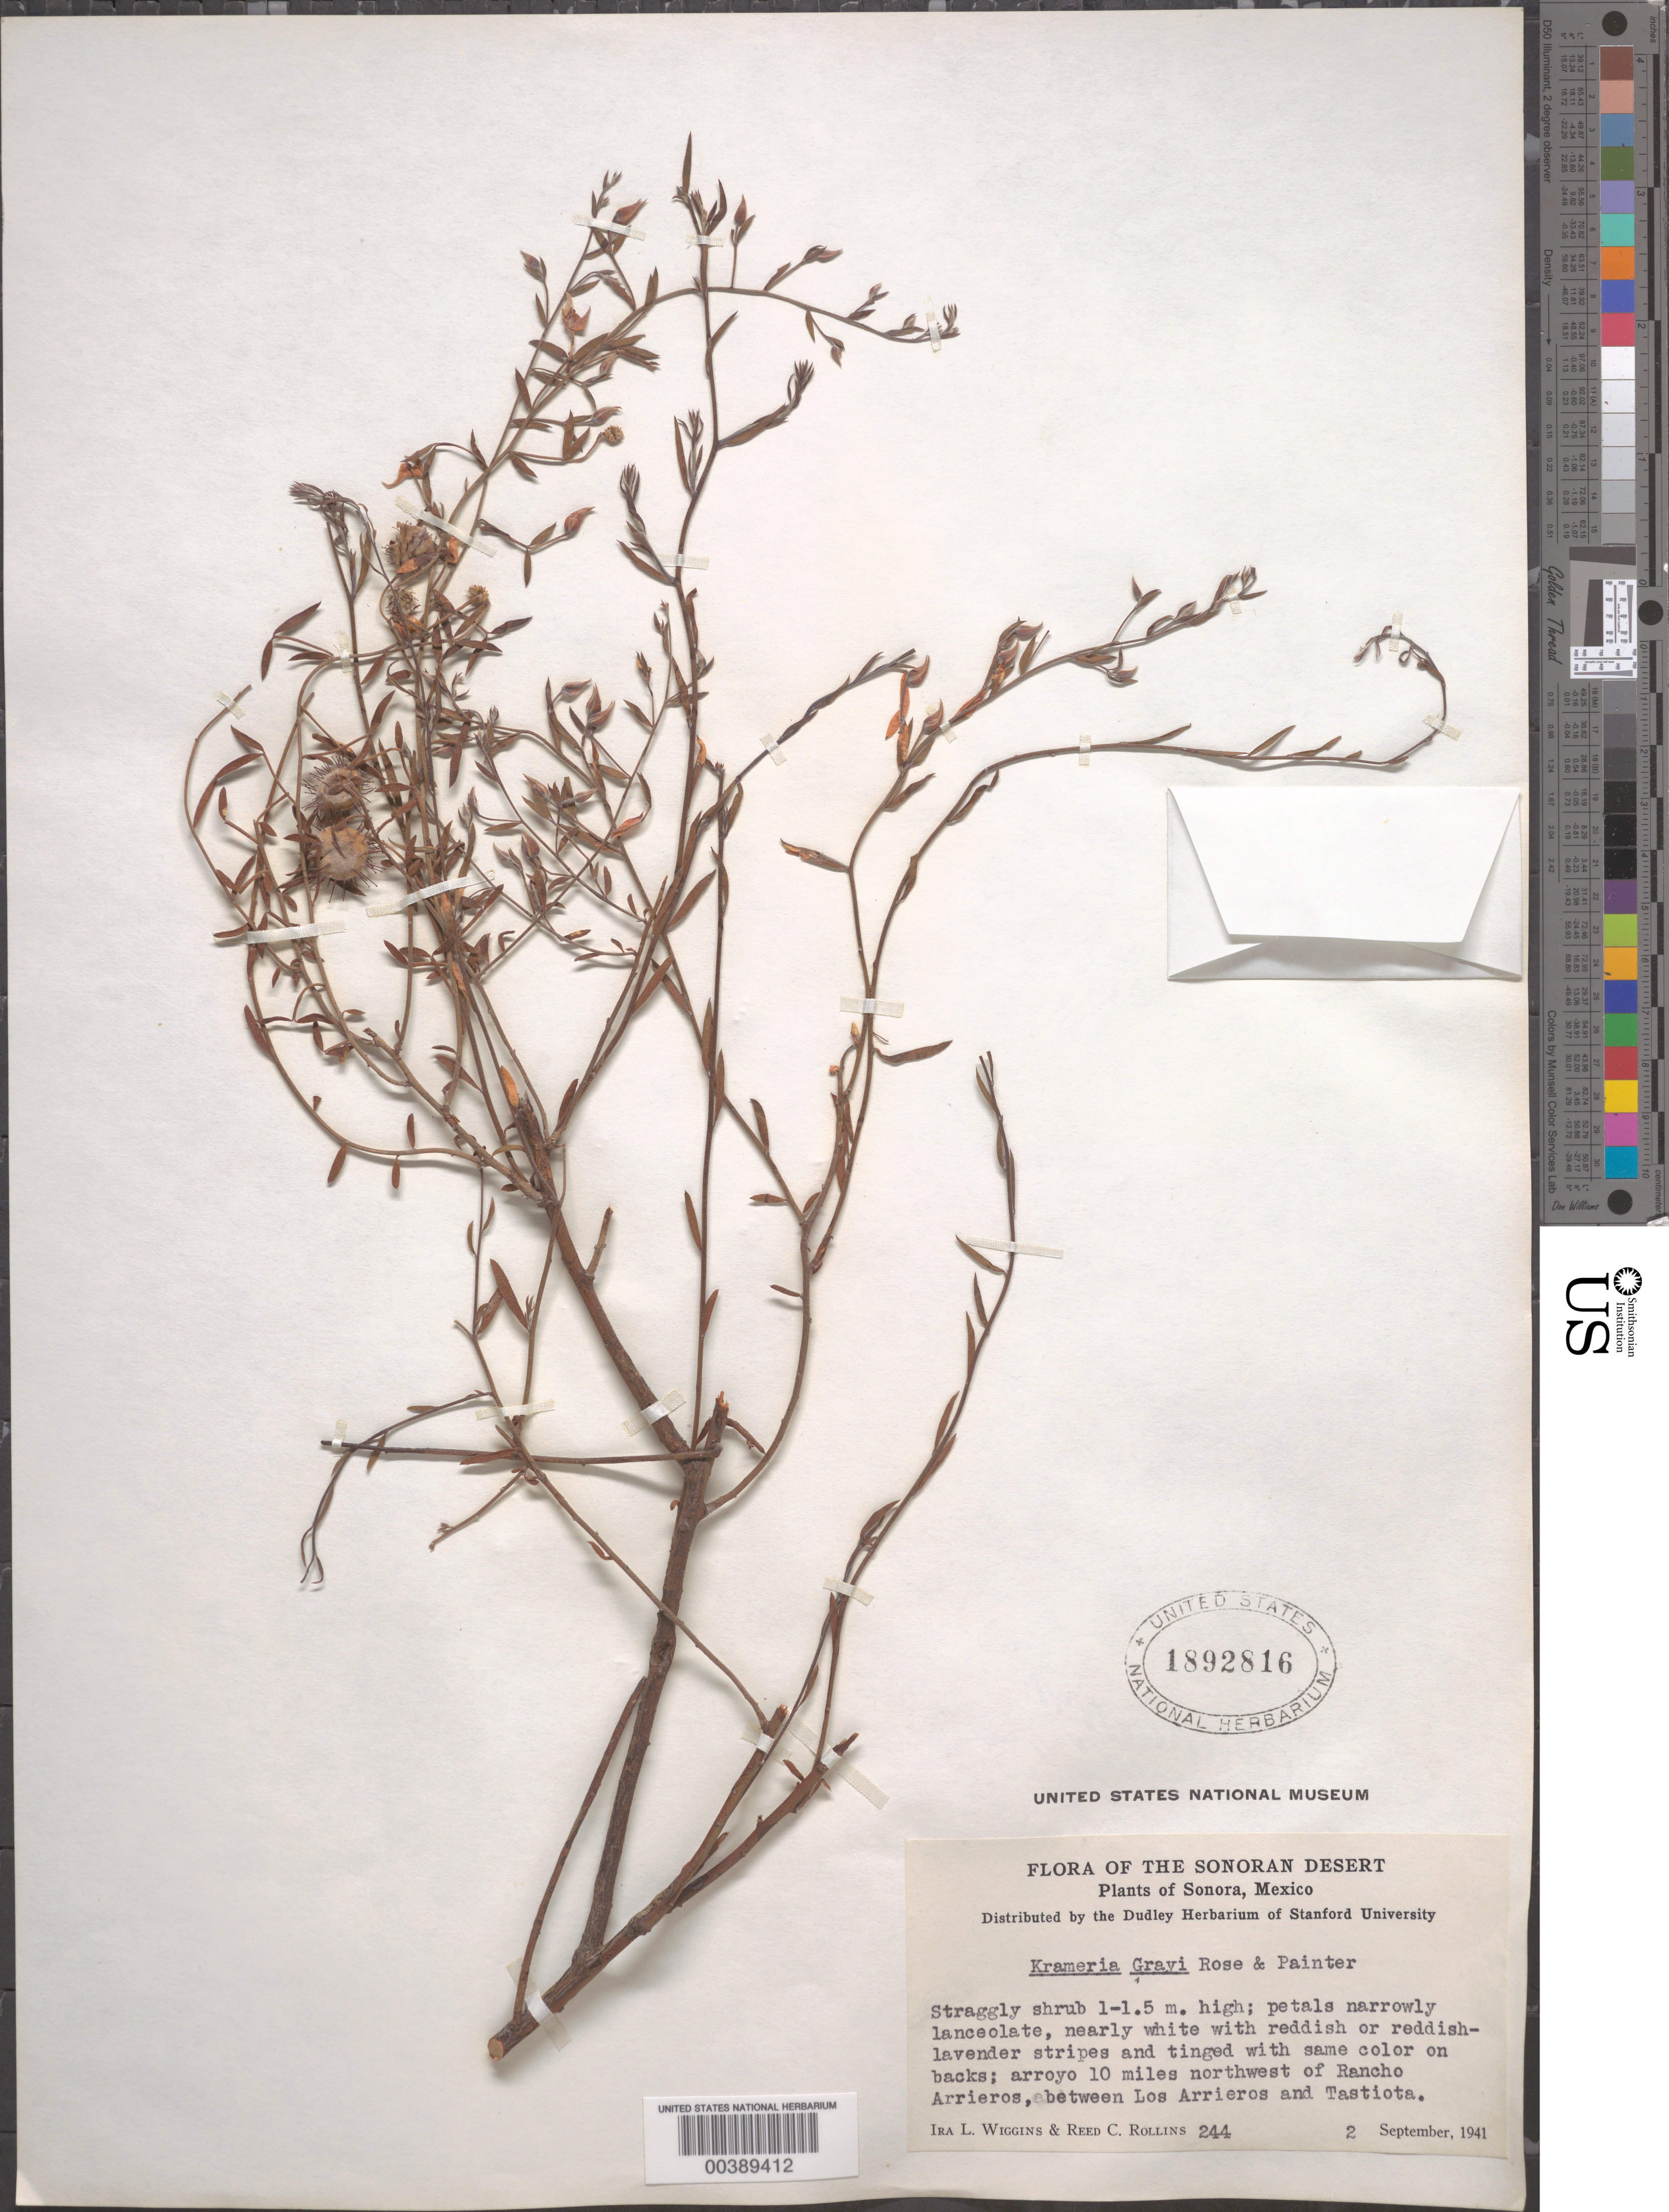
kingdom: Plantae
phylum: Tracheophyta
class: Magnoliopsida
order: Zygophyllales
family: Krameriaceae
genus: Krameria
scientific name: Krameria grayi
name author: Rose & J.H. Painter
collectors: I. L. Wiggins & R. C. Rollins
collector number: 244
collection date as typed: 02 Sep 1941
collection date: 1941-09-02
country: Mexico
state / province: Sonora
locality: Arroyo 10 mi NW of Rancho Arrieros, between Los Arrieros and Tastiota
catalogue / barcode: US 1892816